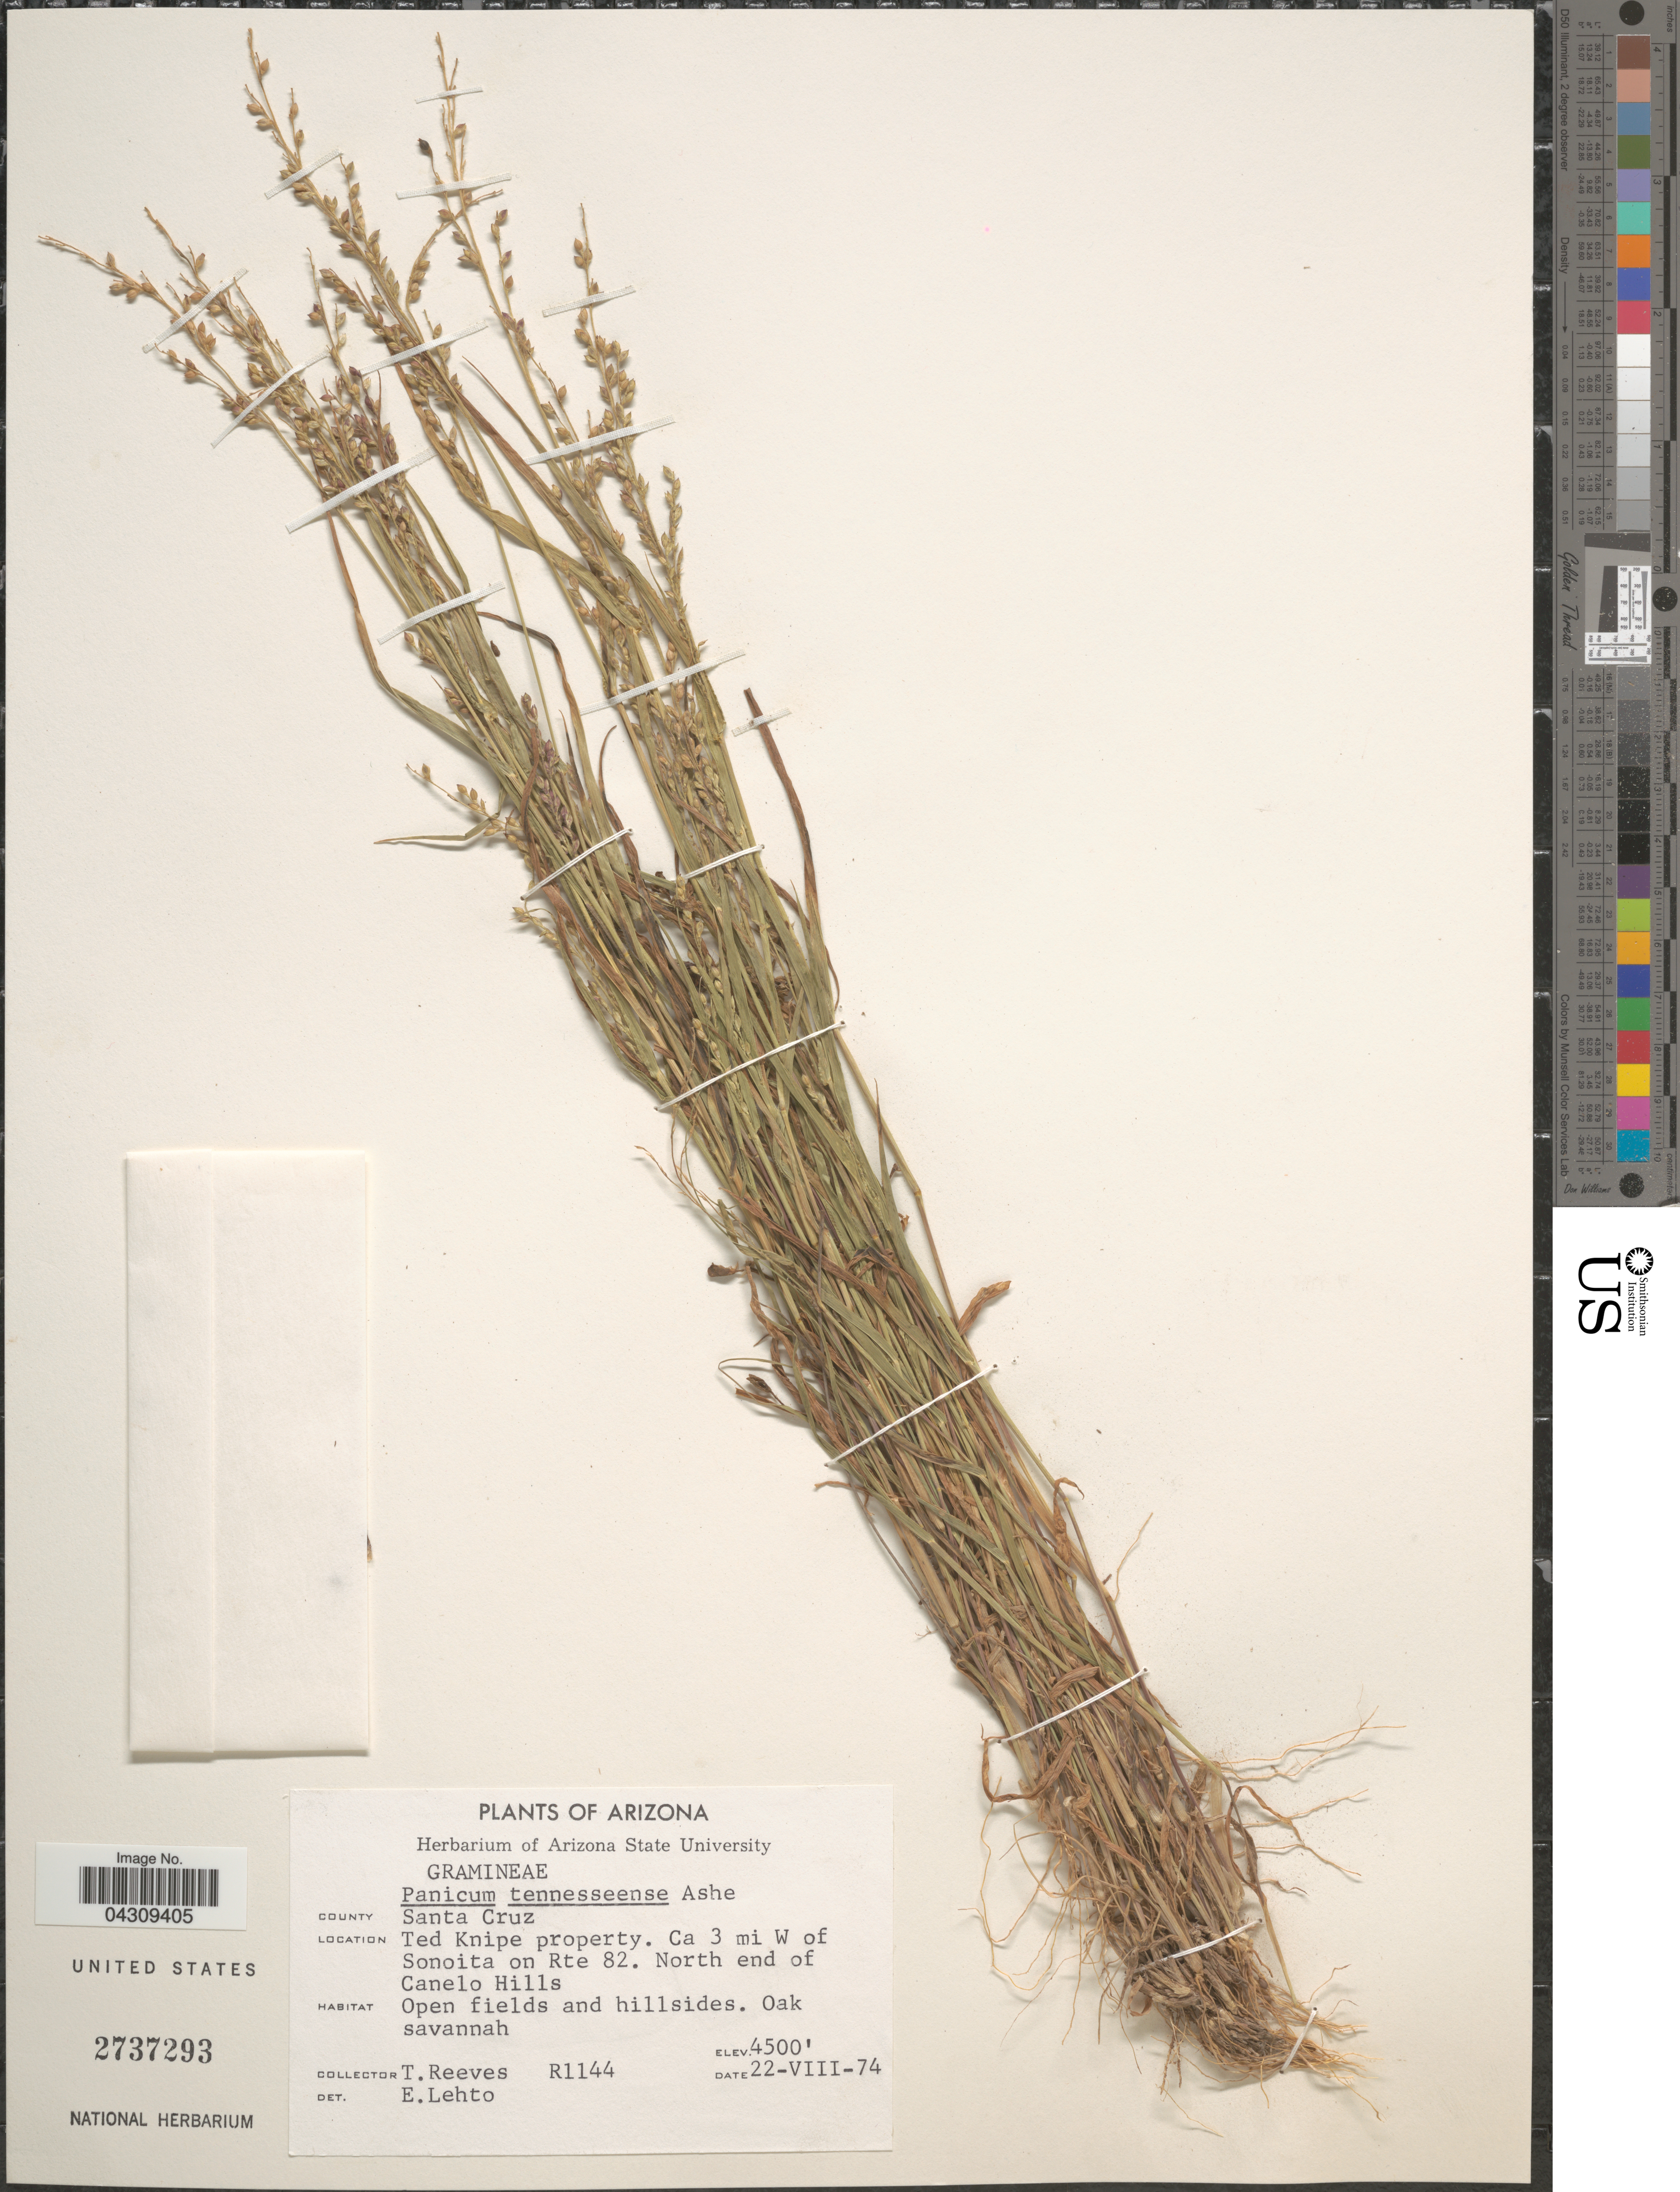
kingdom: Plantae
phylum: Tracheophyta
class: Liliopsida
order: Poales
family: Poaceae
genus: Dichanthelium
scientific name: Dichanthelium acuminatum var. acuminatum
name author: (Sw.) Gould & C.A. Clark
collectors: T. Reeves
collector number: R1144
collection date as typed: Transcribed d/m/y: 22/8/74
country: United States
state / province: Arizona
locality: County Santa Cruz. Ted Knipe property. Ca 3 mi W of Sonoita on Rte 82. North end of Canelo Hills. Open fields and hillsides. Oak savannah.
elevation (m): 1372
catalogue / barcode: US 2737293